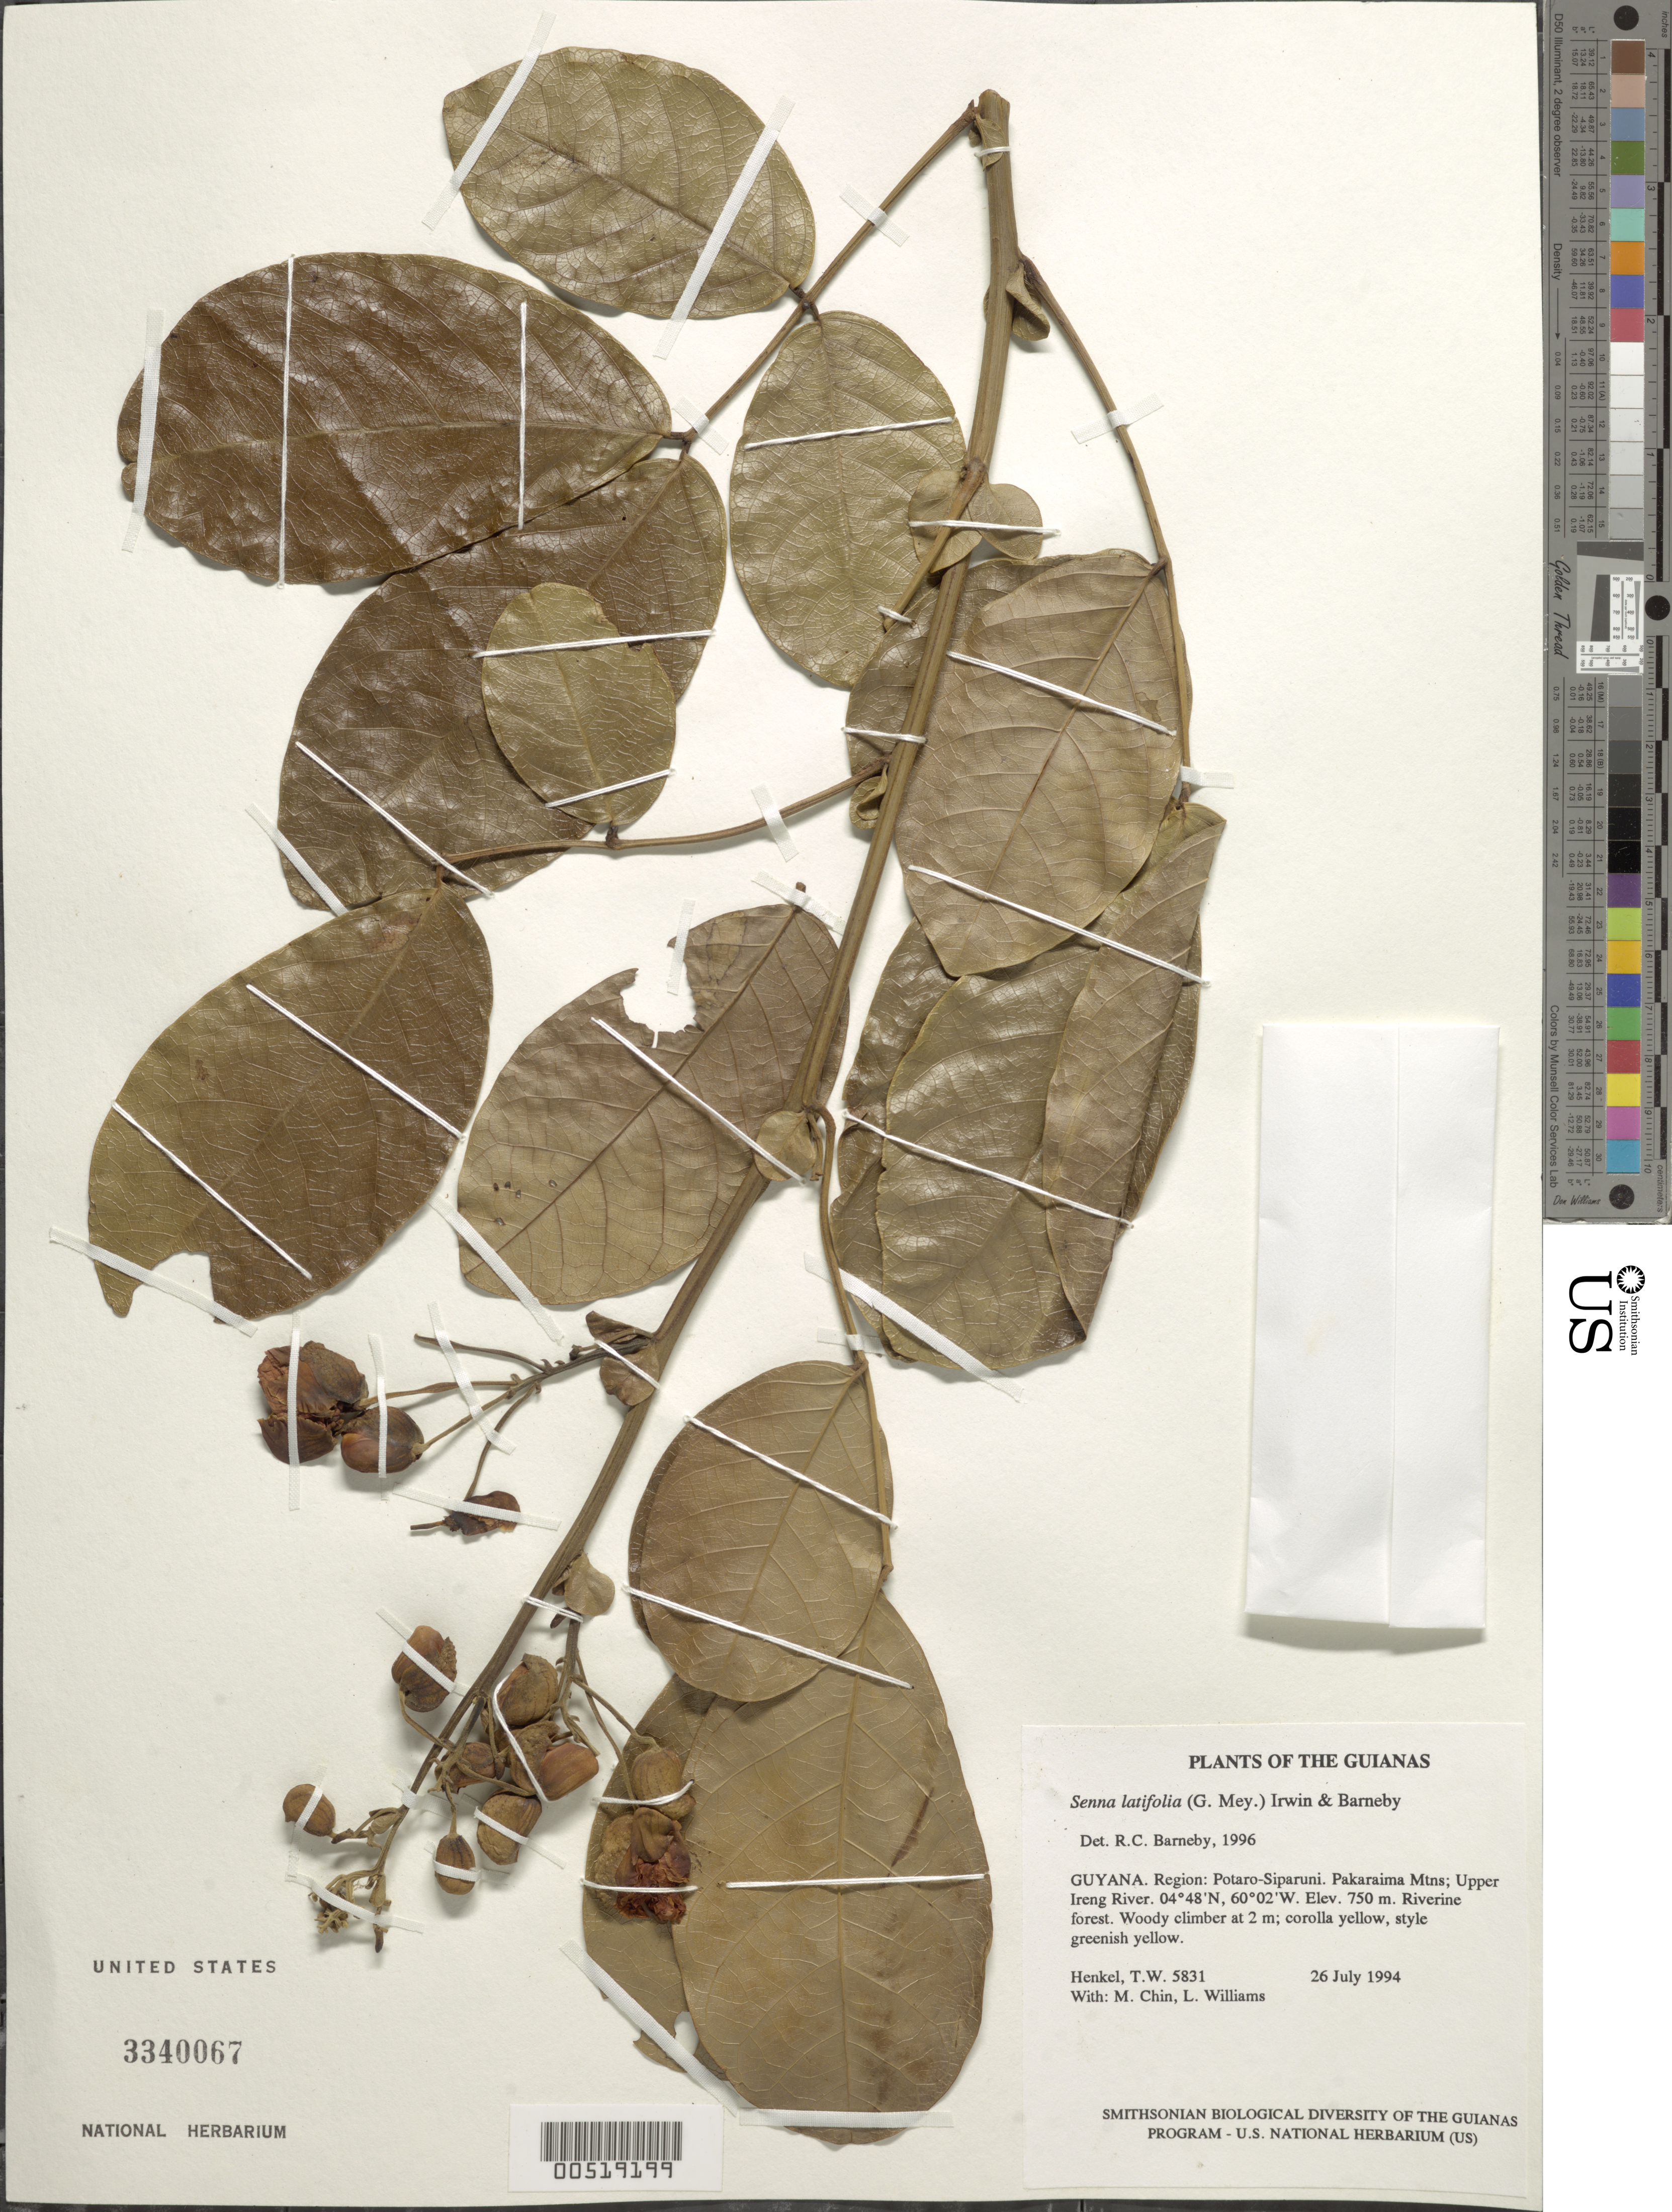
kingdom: Plantae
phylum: Tracheophyta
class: Magnoliopsida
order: Fabales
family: Fabaceae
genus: Senna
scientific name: Senna latifolia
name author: (G. Mey.) H.S. Irwin & Barneby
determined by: Barneby, Rupert C., (NY)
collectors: T. Henkel, M. Chin & L. Williams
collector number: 5831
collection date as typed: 26 July 1994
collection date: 1994-07-26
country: Guyana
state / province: Potaro-Siparuni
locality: Pakaraima Mtns; Upper Ireng River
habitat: Riverine forest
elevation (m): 750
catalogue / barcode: US 3340067